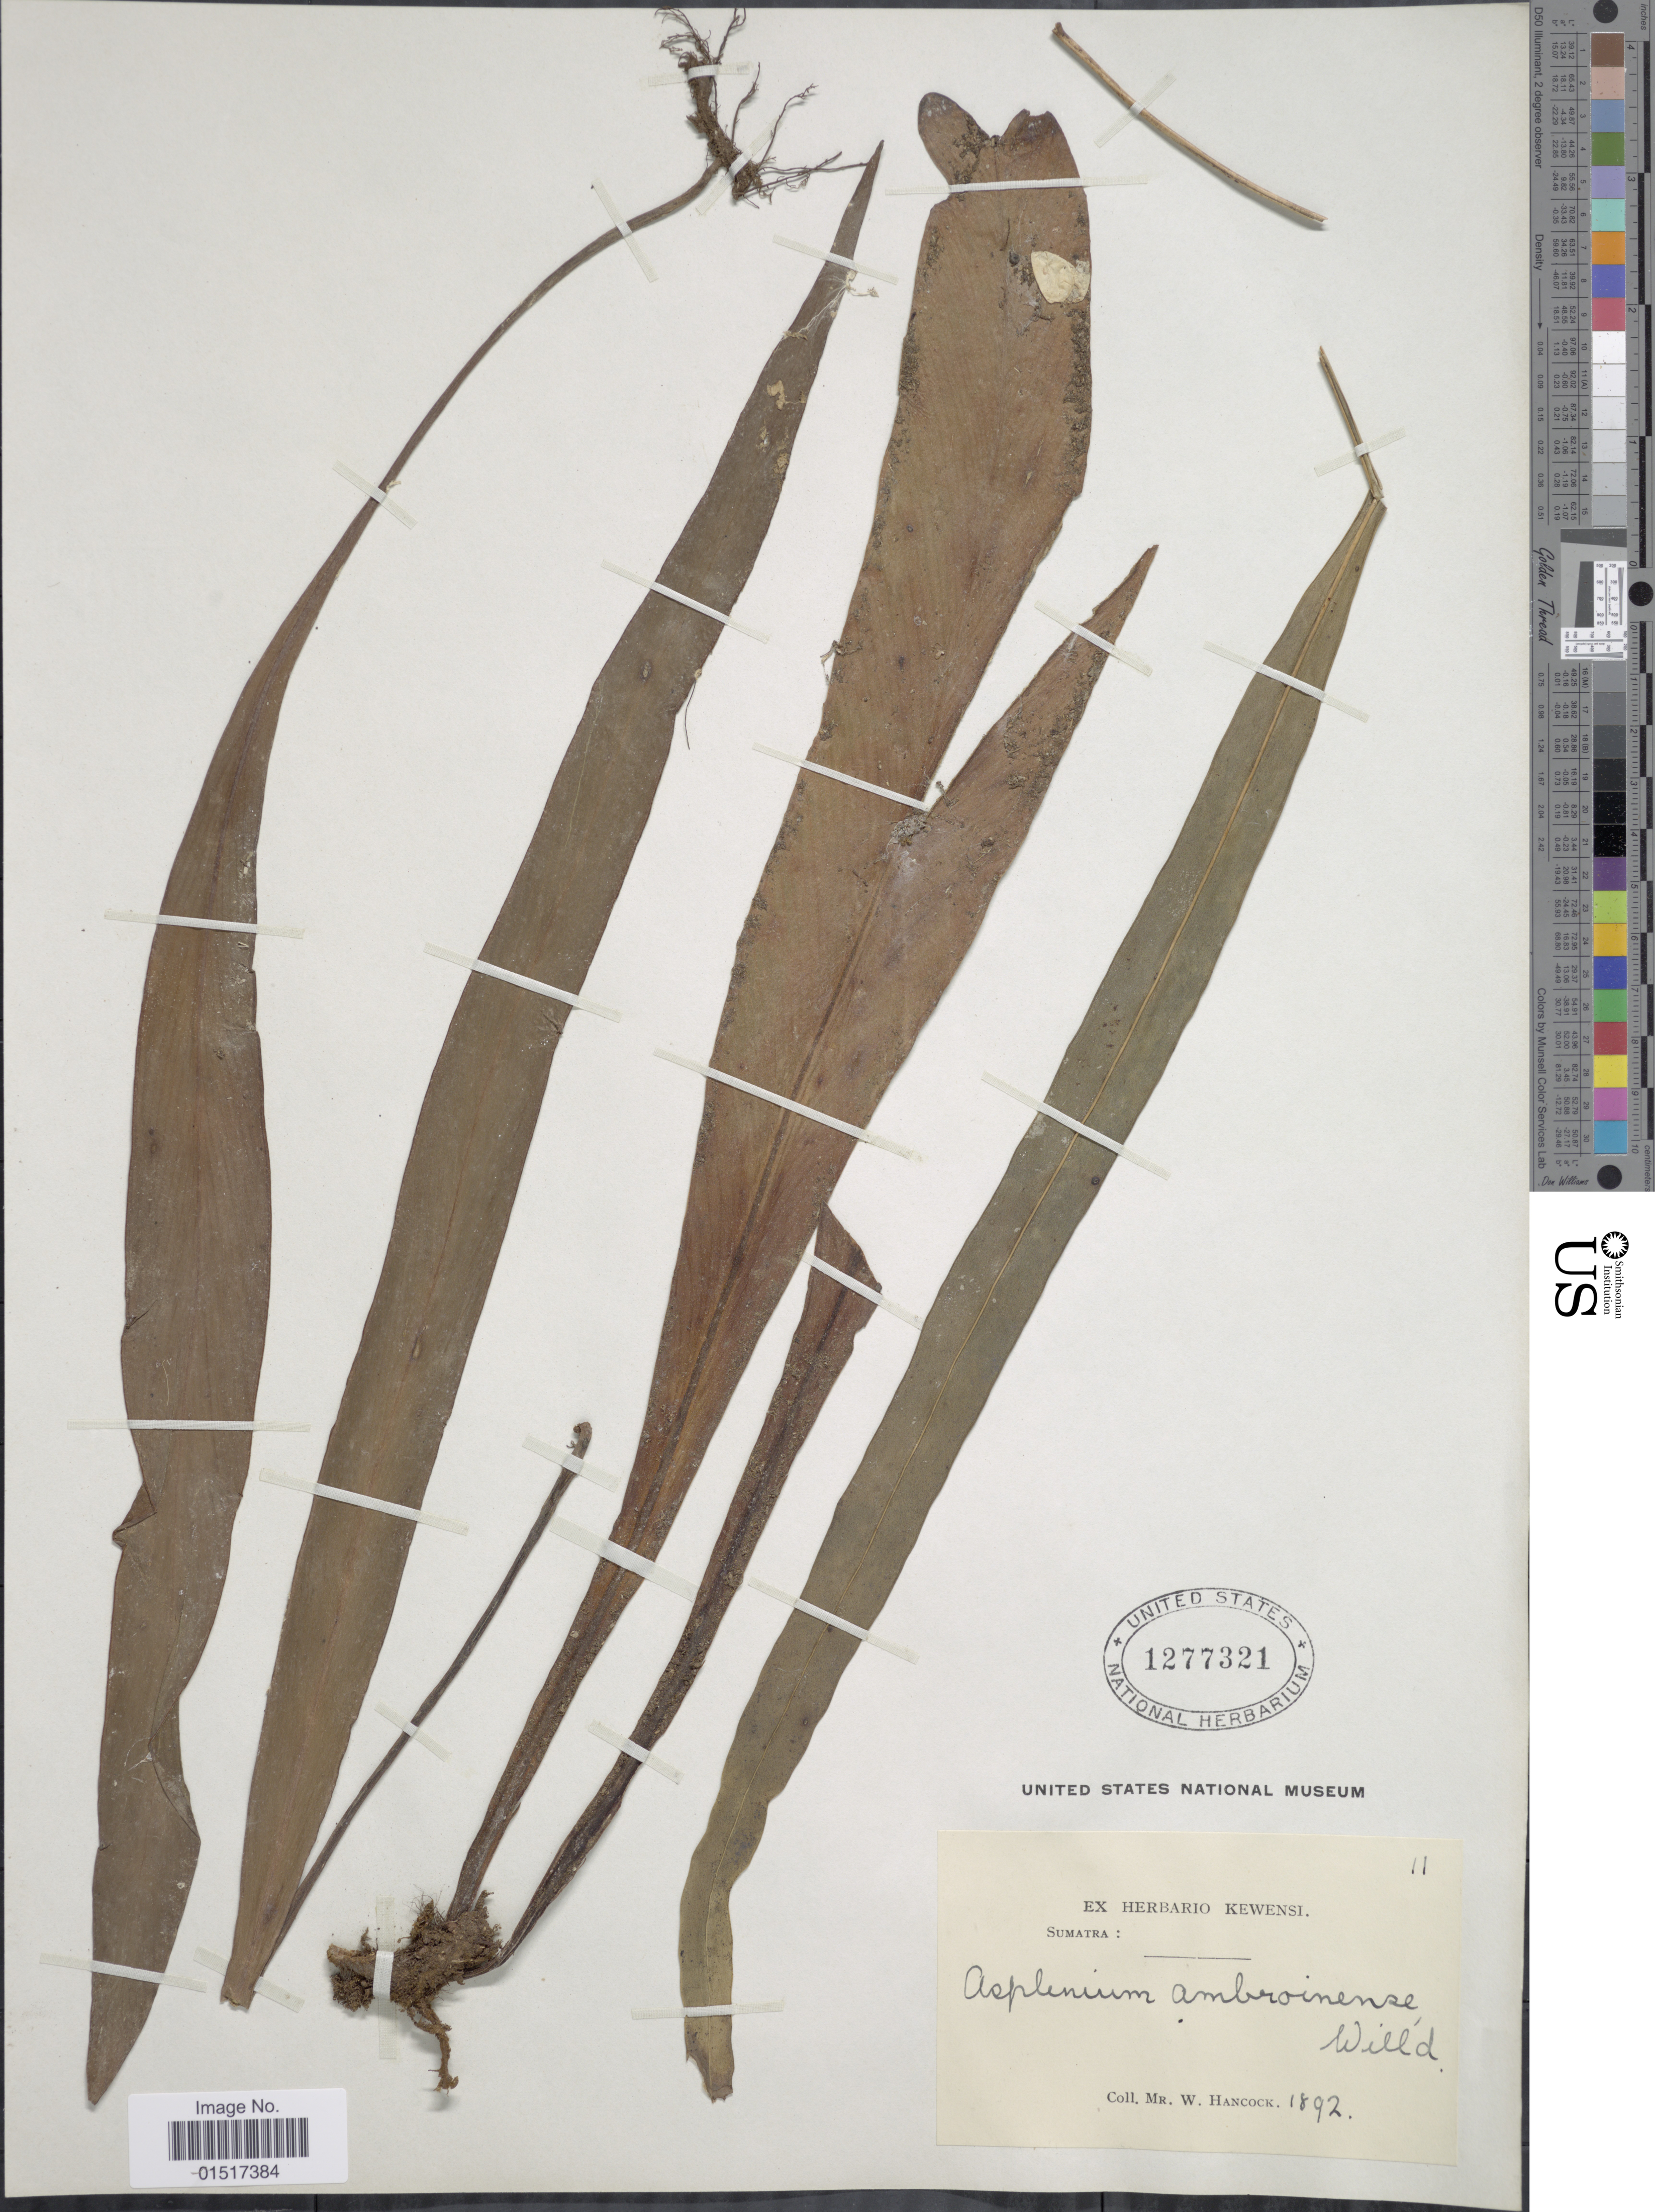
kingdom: Plantae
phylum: Tracheophyta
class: Polypodiopsida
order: Polypodiales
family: Aspleniaceae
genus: Asplenium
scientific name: Asplenium sp.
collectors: W. Hancock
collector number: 11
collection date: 1892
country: Indonesia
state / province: Sumatra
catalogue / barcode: US 1277321